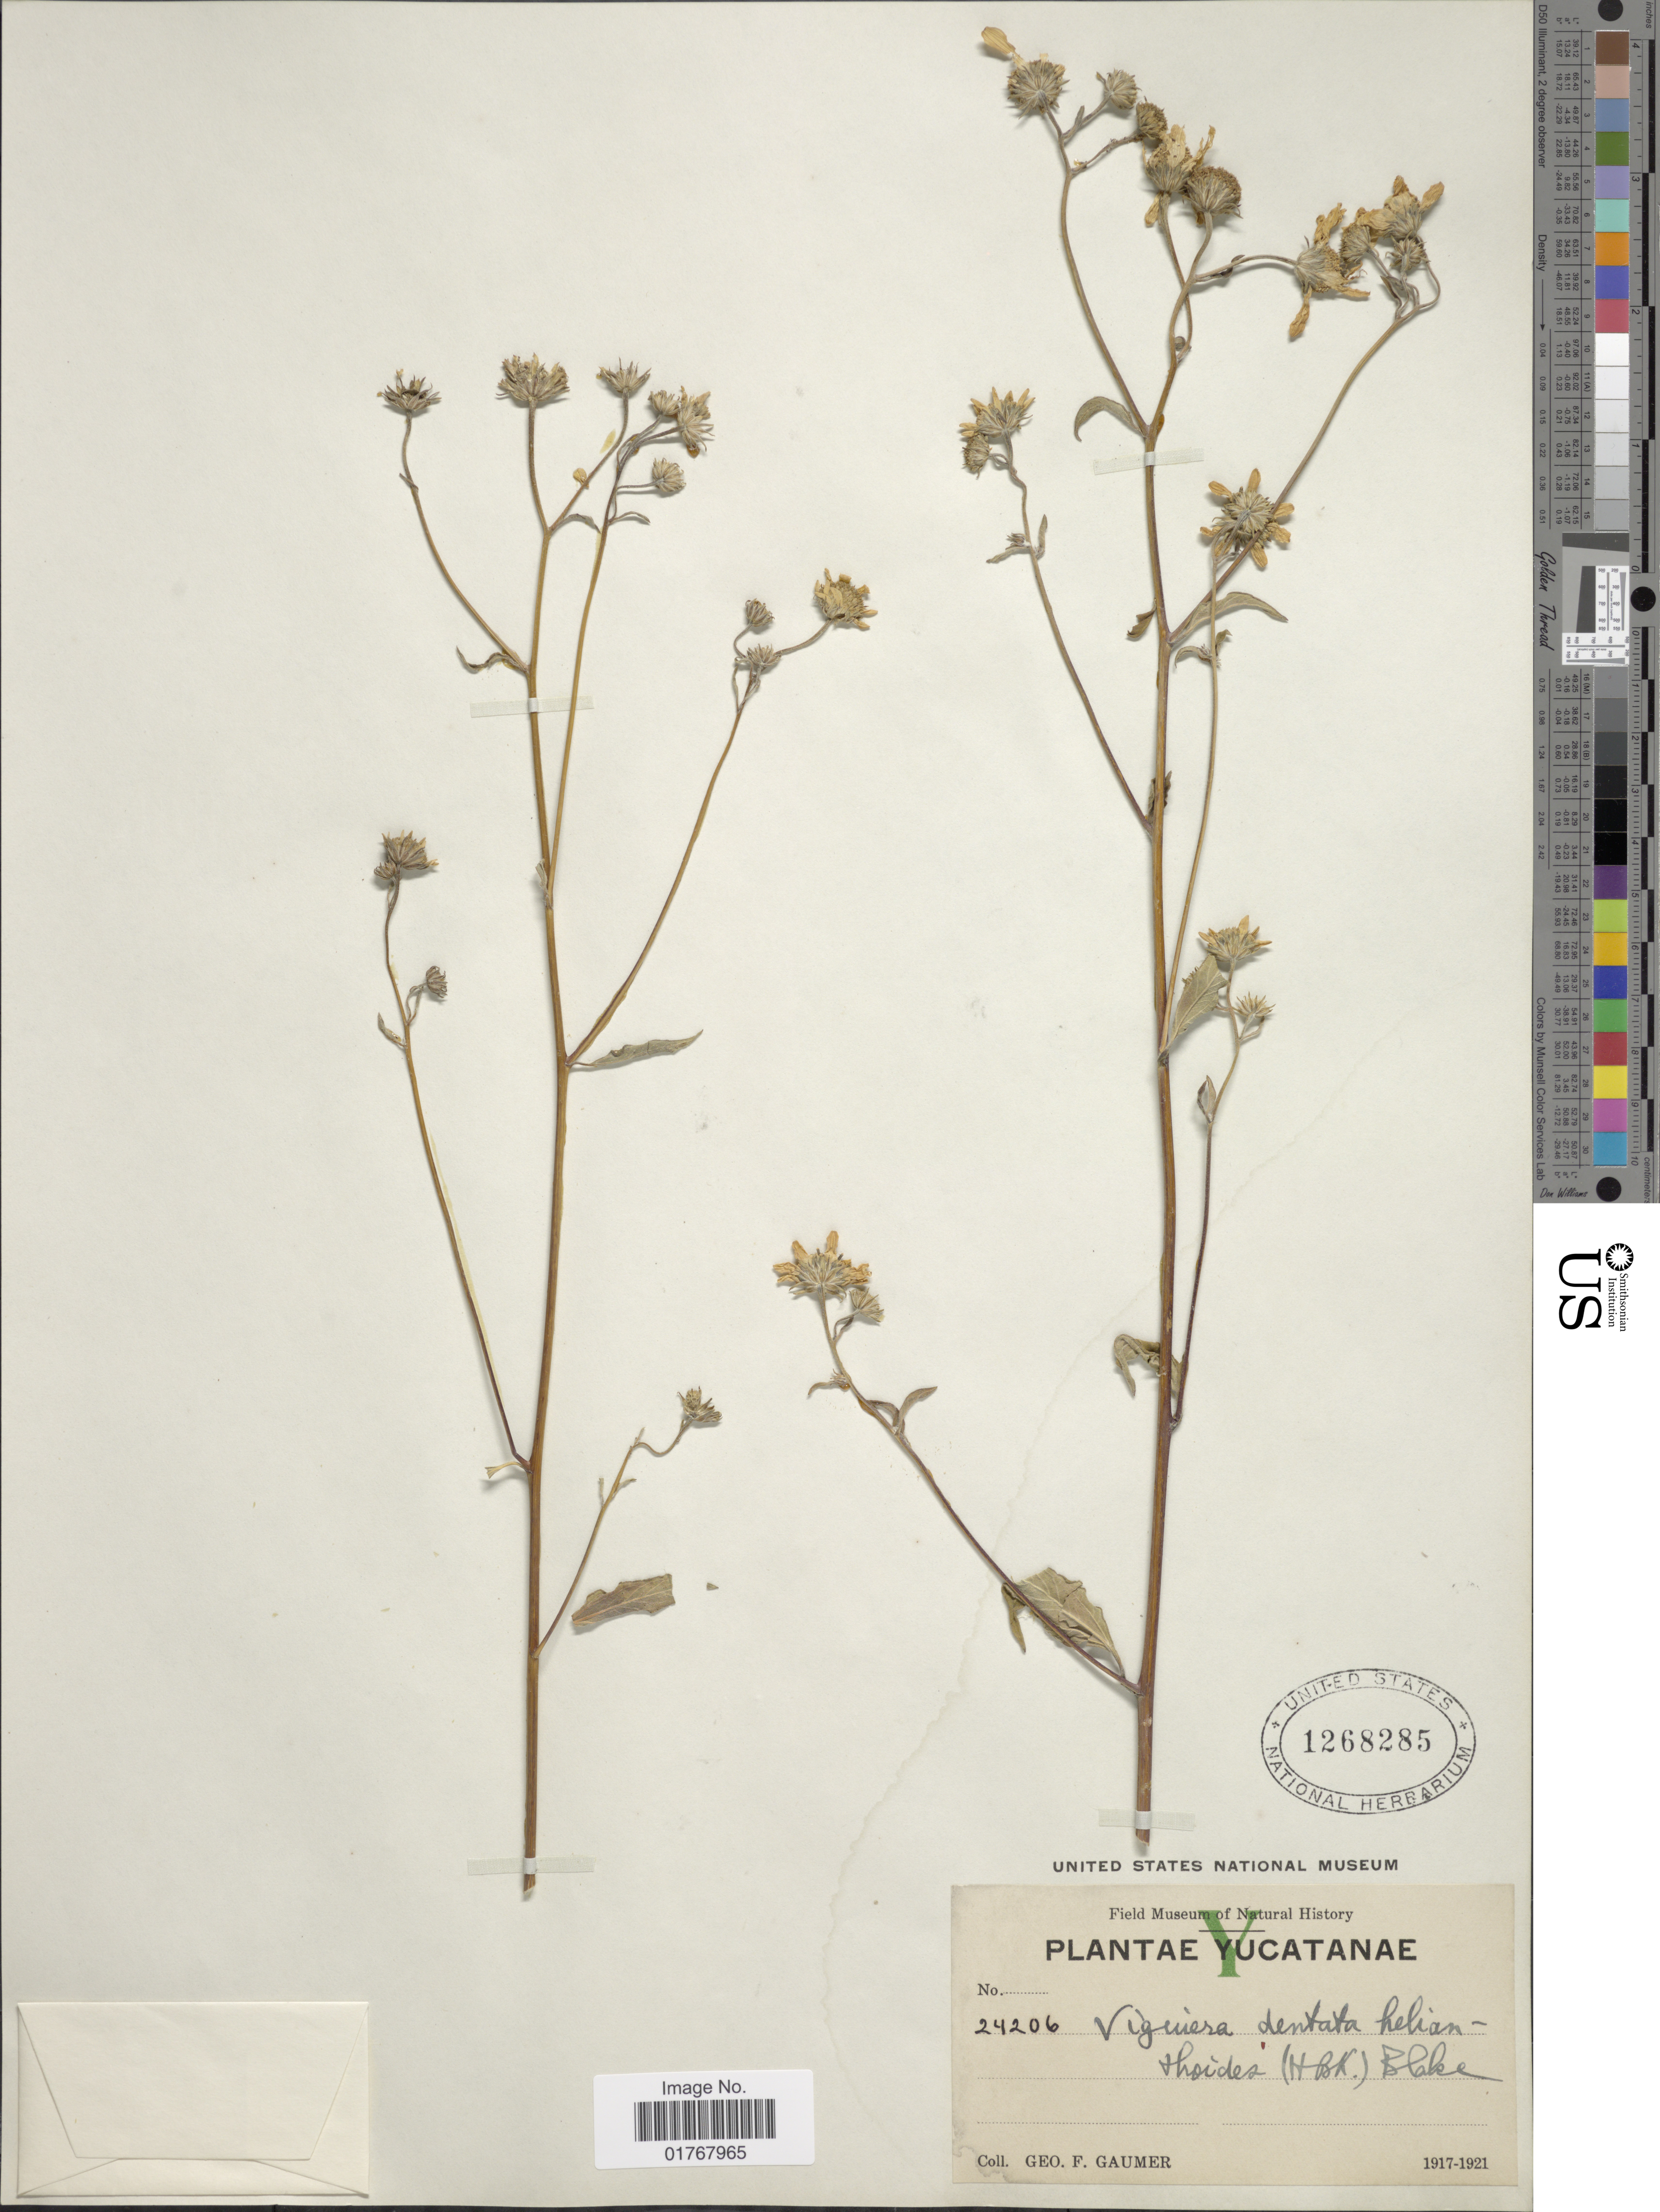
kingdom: Plantae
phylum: Tracheophyta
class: Magnoliopsida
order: Asterales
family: Asteraceae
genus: Viguiera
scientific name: Viguiera dentata var. helianthoides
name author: (Kunth) Blake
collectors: G. F. Gaumer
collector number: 24206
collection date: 1917/1921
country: Mexico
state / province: Yucatán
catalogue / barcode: US 1268285